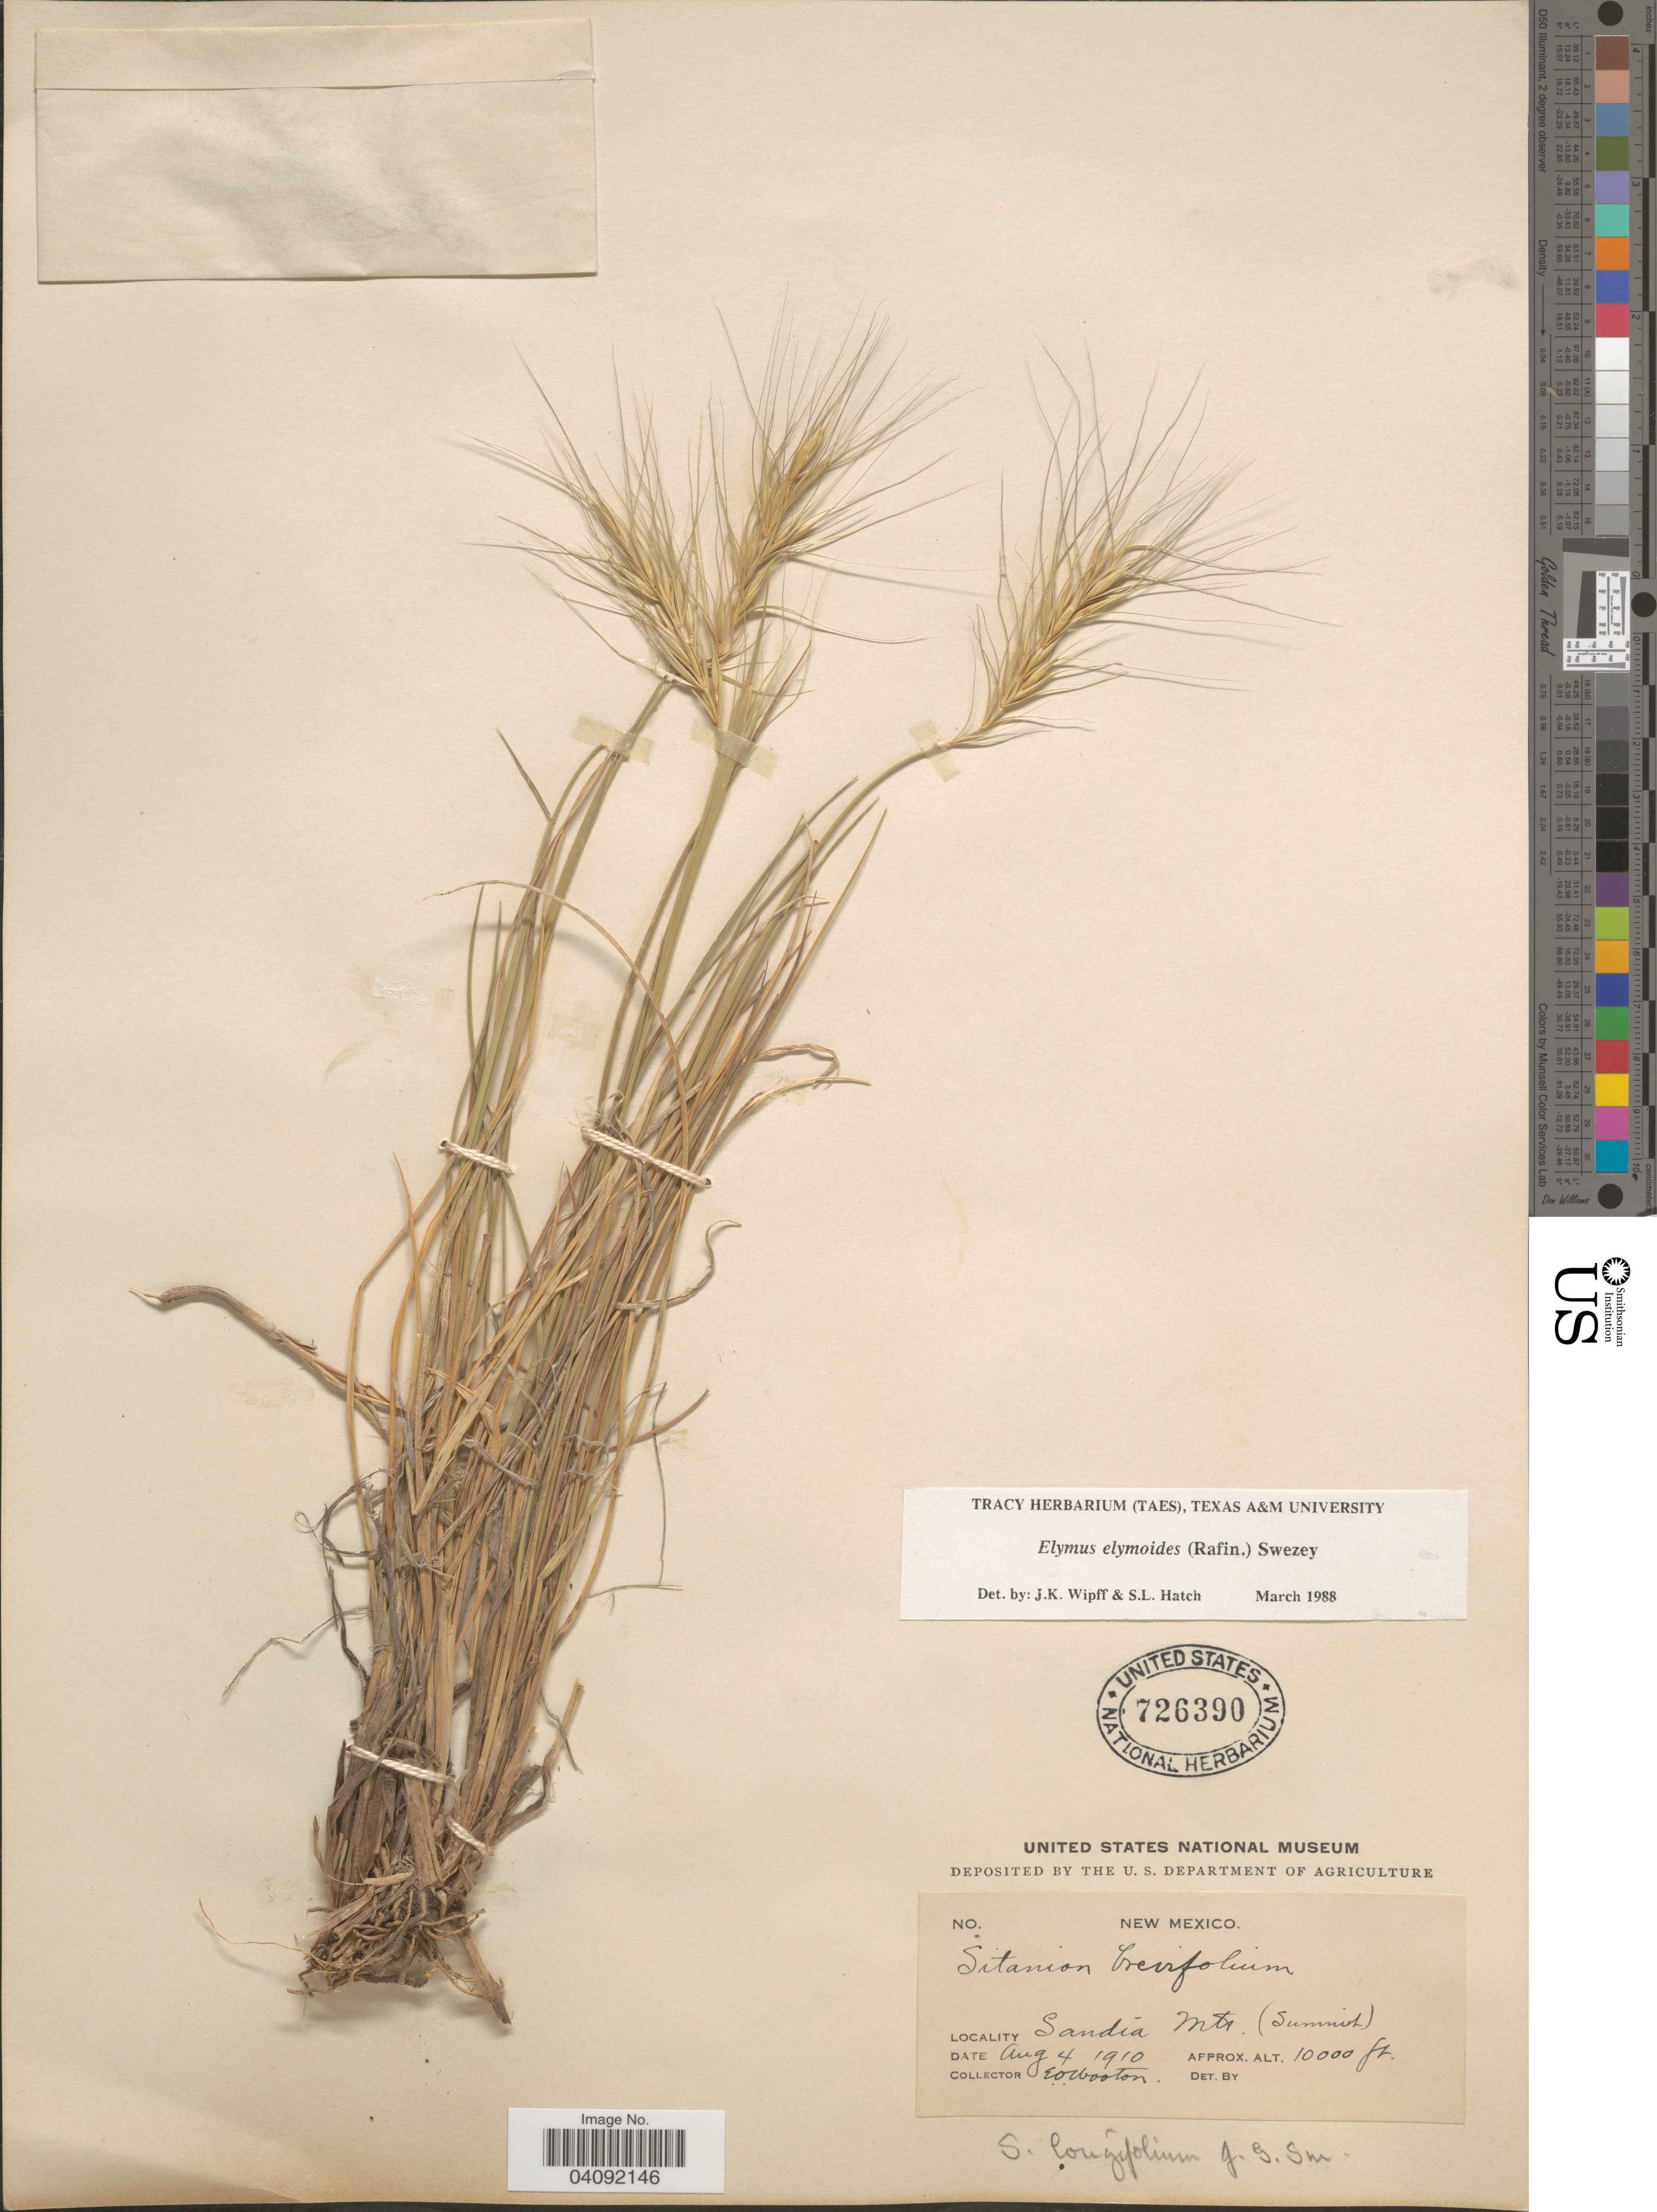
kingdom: Plantae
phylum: Tracheophyta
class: Liliopsida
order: Poales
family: Poaceae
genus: Elymus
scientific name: Elymus elymoides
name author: (Raf.) Swezey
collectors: E. O. Wooton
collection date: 1910-08-04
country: United States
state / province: New Mexico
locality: Sandia Mts. (Summit).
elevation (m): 3048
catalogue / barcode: US 726390